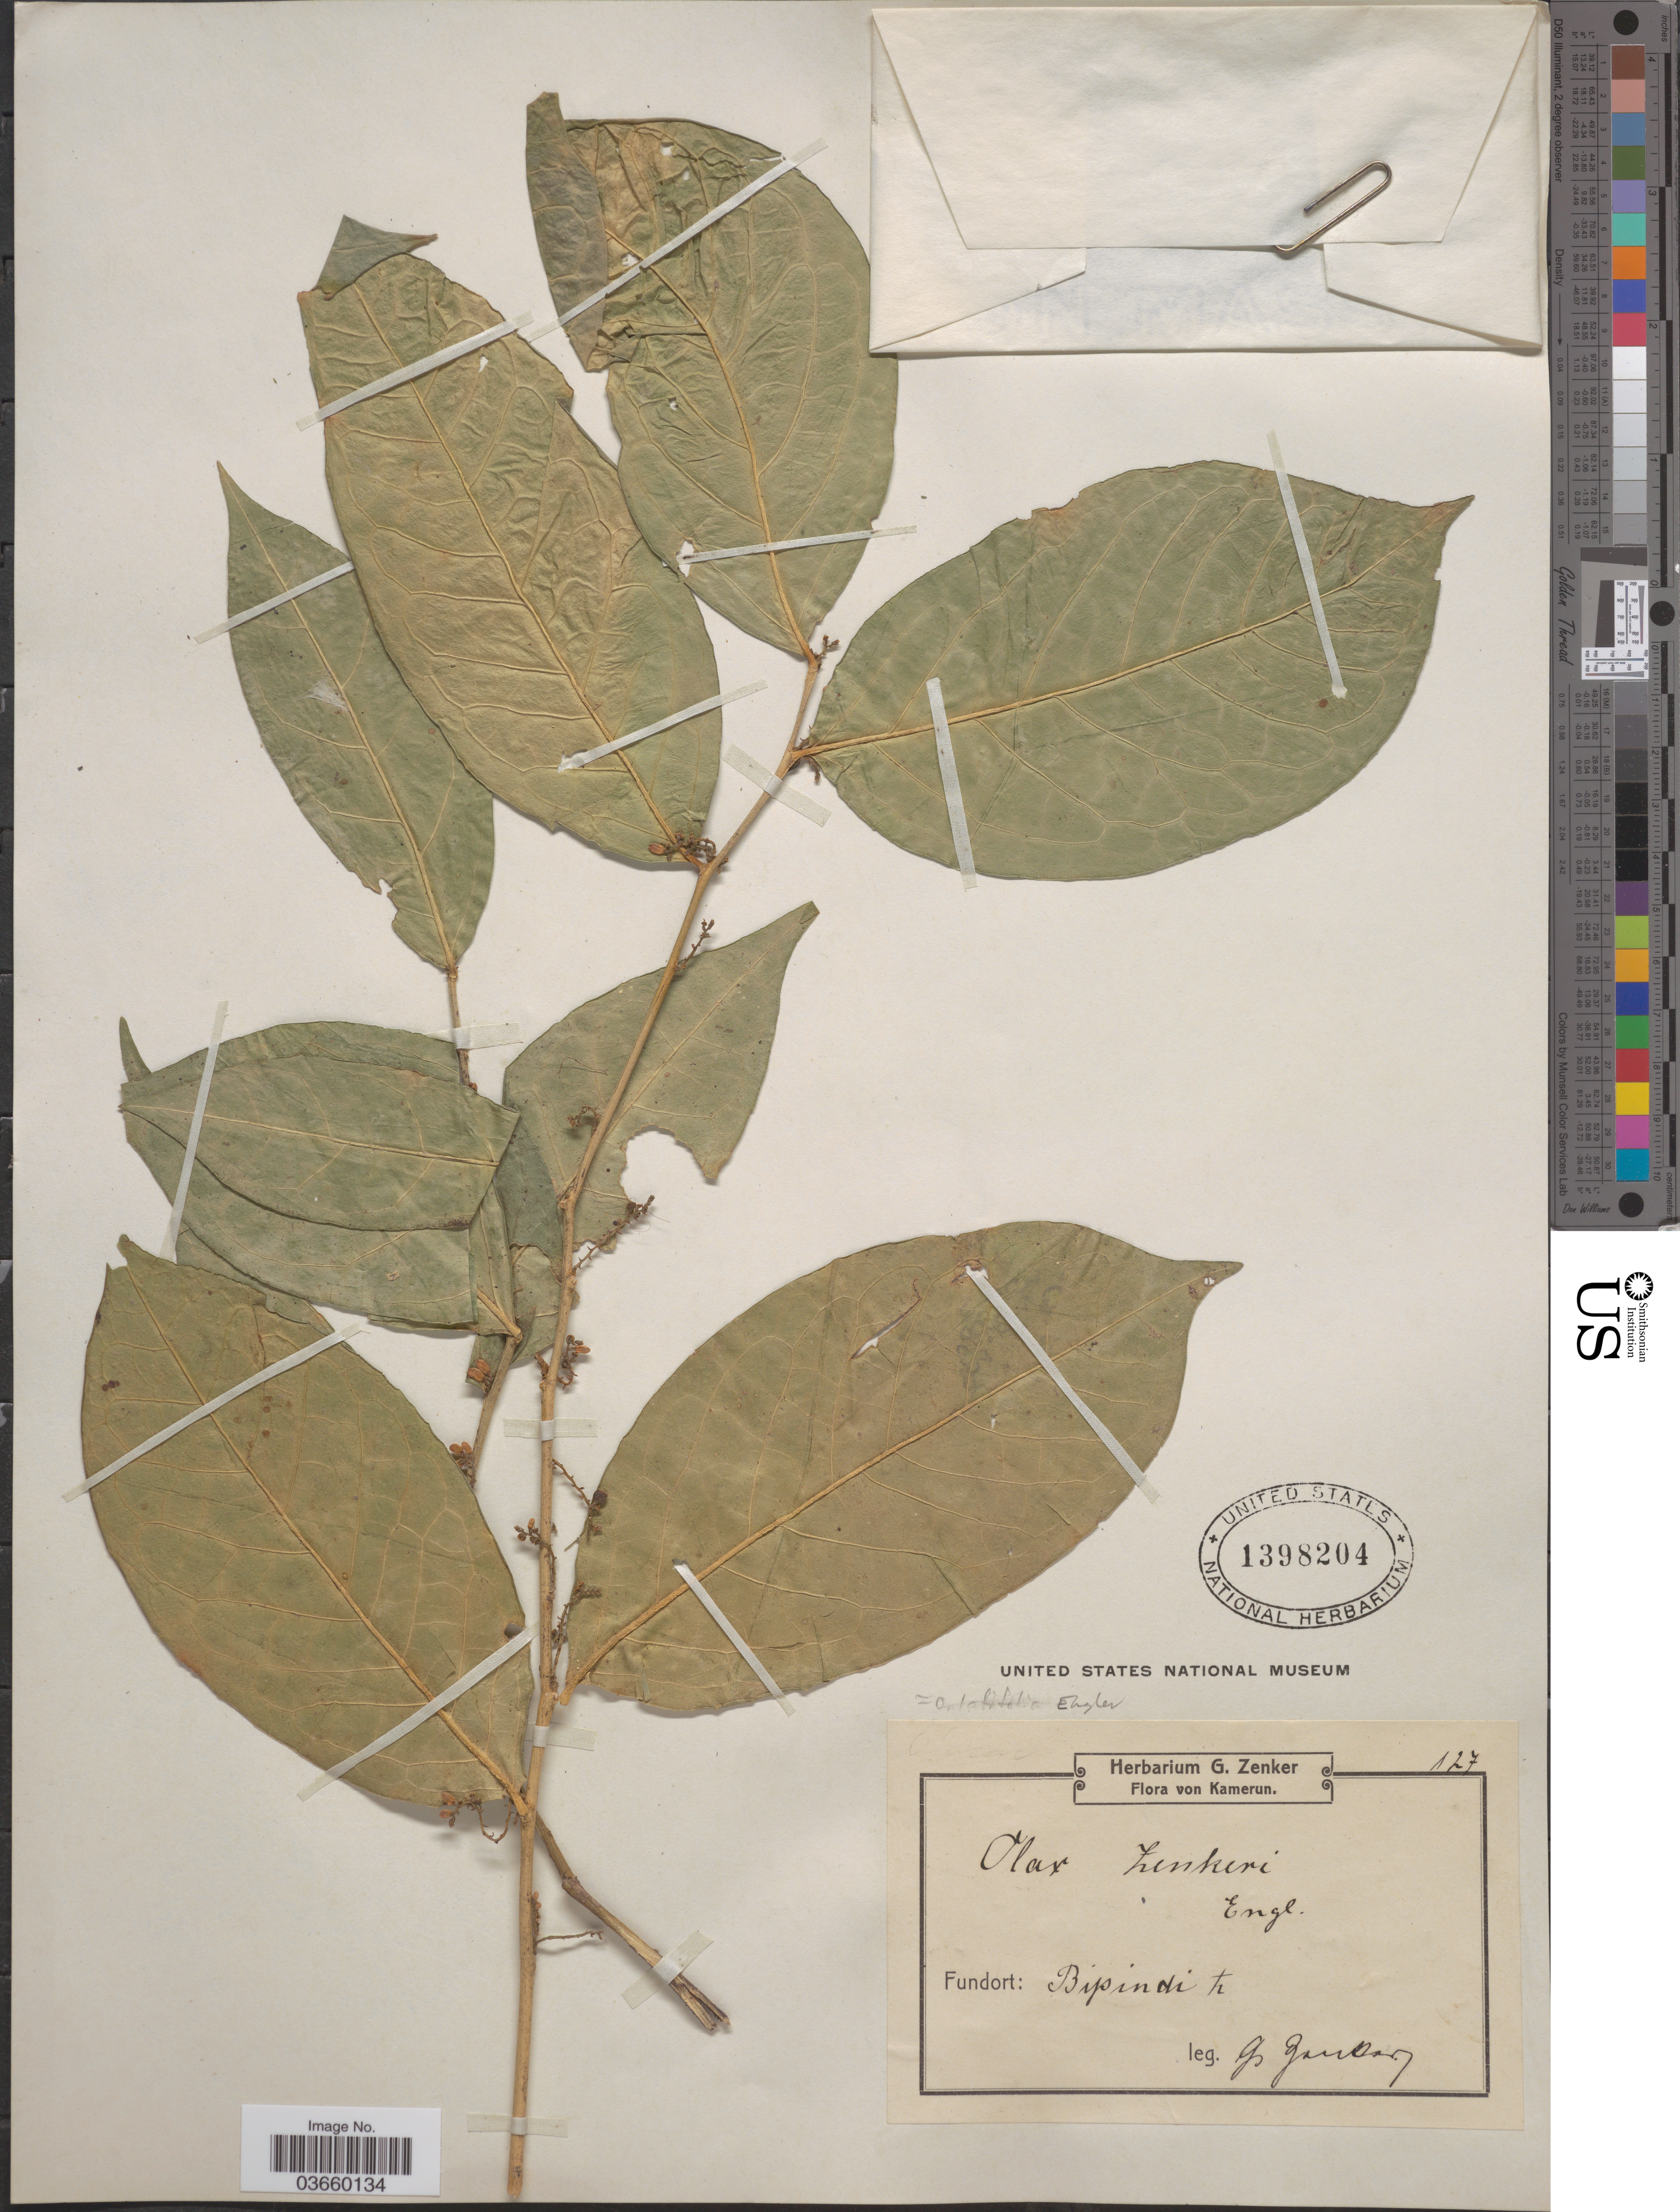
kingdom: Plantae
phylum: Tracheophyta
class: Magnoliopsida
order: Santalales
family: Olacaceae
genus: Olax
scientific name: Olax latifolia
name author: Engl.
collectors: G. A. Zenker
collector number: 127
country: Cameroon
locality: Bipindi.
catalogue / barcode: US 1398204